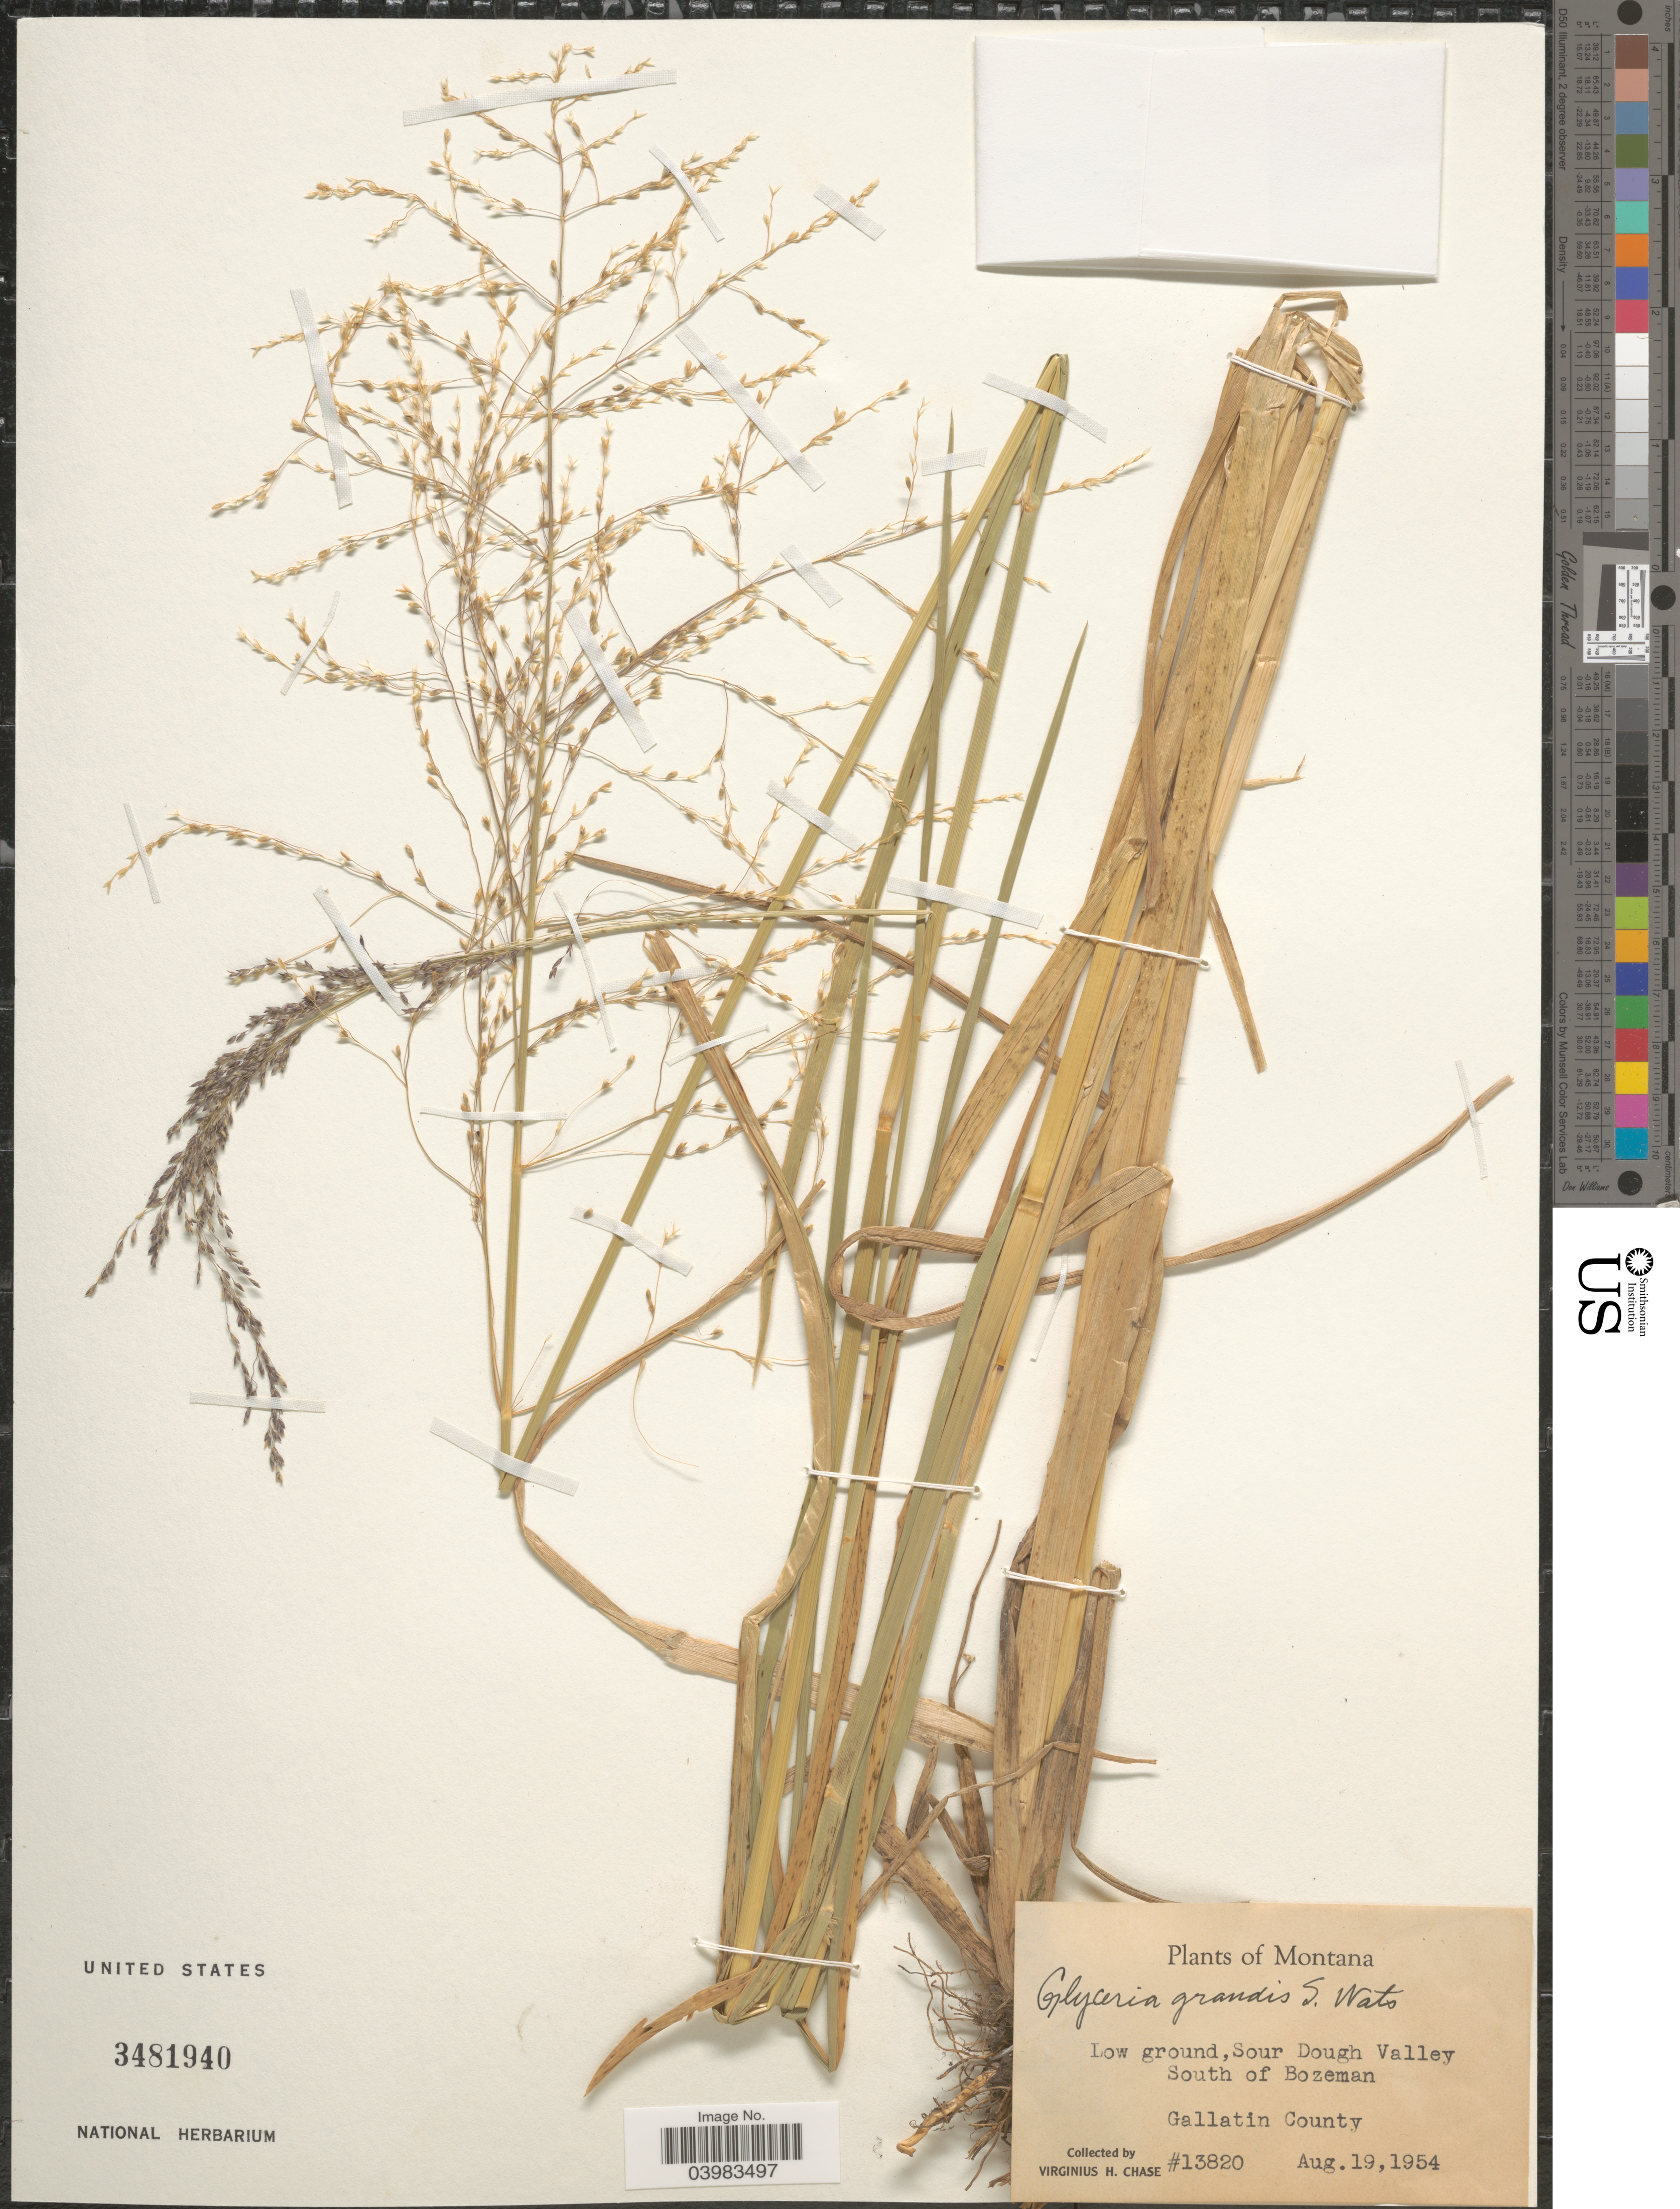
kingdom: Plantae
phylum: Tracheophyta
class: Liliopsida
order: Poales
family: Poaceae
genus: Glyceria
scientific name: Glyceria grandis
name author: S. Watson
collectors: V. H. Chase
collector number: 13820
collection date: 1954-08-19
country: United States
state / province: Montana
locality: Low ground, Sour Dough Valley. South of Bozeman. Gallatin County.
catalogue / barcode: US 3481940